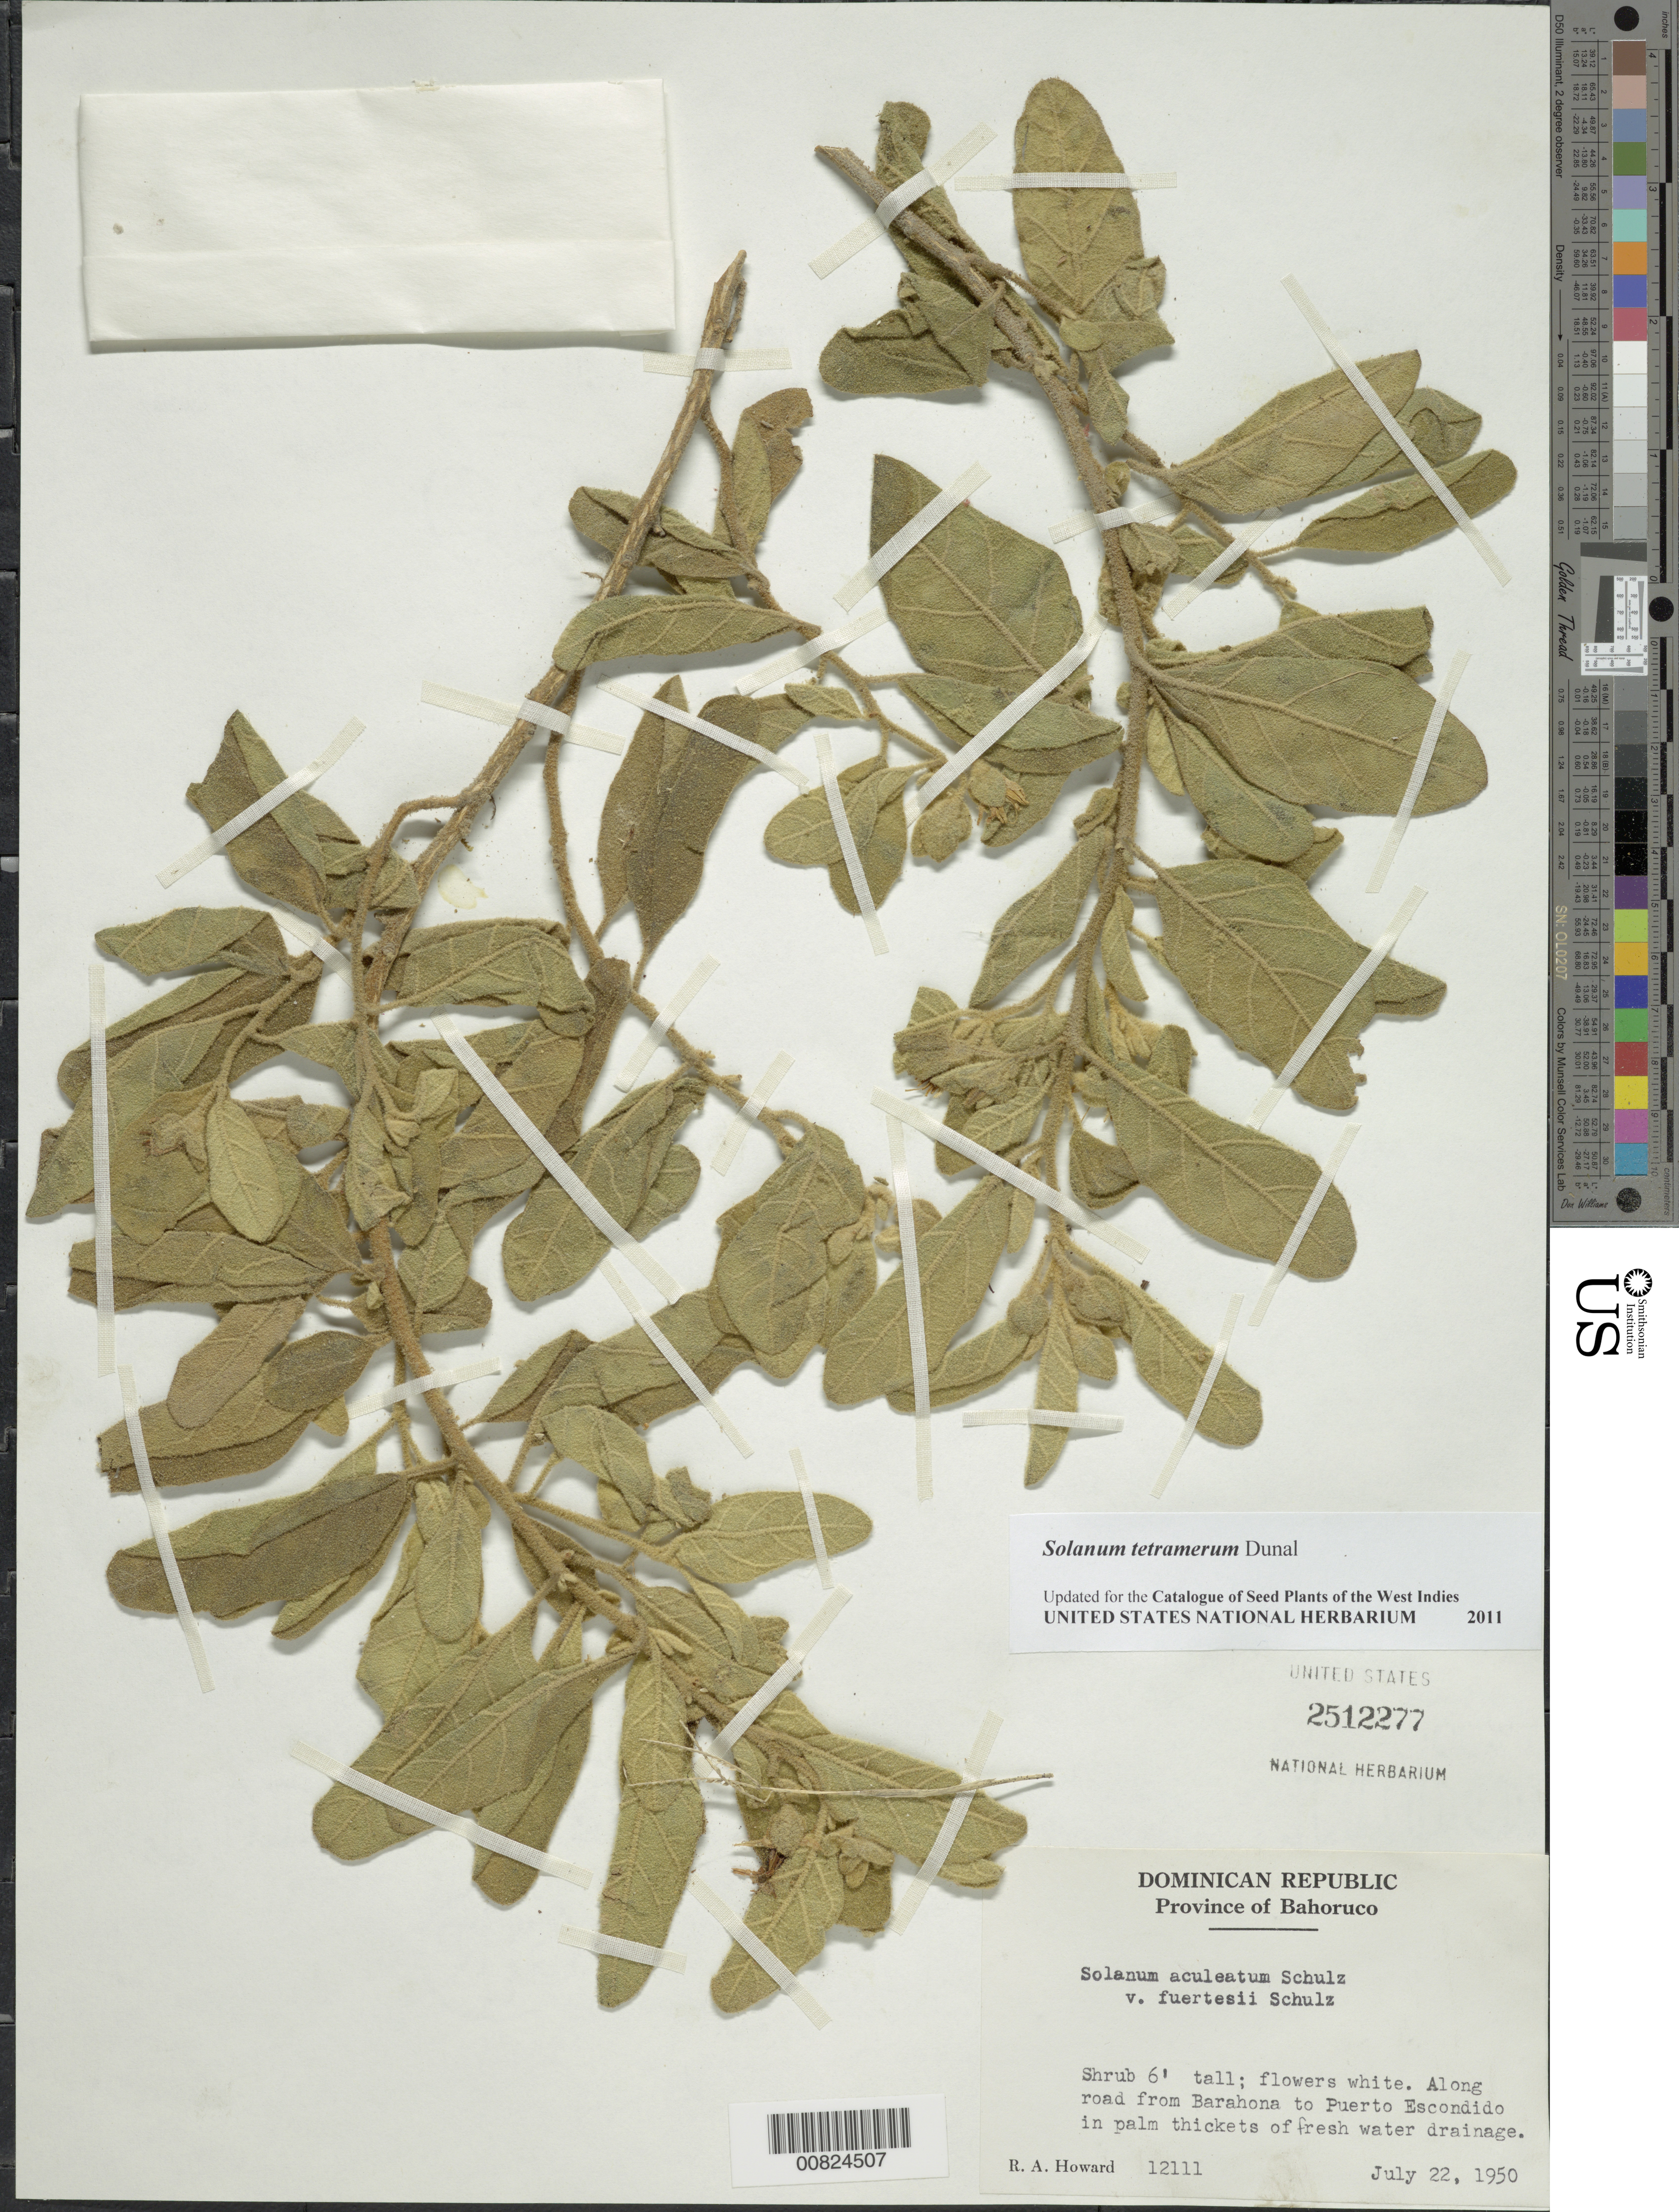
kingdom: Plantae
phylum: Tracheophyta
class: Magnoliopsida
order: Solanales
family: Solanaceae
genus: Solanum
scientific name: Solanum aquartia var. fuertesii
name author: (O.E. Schulz) Alain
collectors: R. A. Howard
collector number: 12111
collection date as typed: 22 Jul 1950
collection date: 1950-07-22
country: Dominican Republic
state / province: Baoruco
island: Hispaniola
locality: Along road from Barahona to Puerto Escondido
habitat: In palm thickets of fresh water drainage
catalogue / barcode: US 2512277